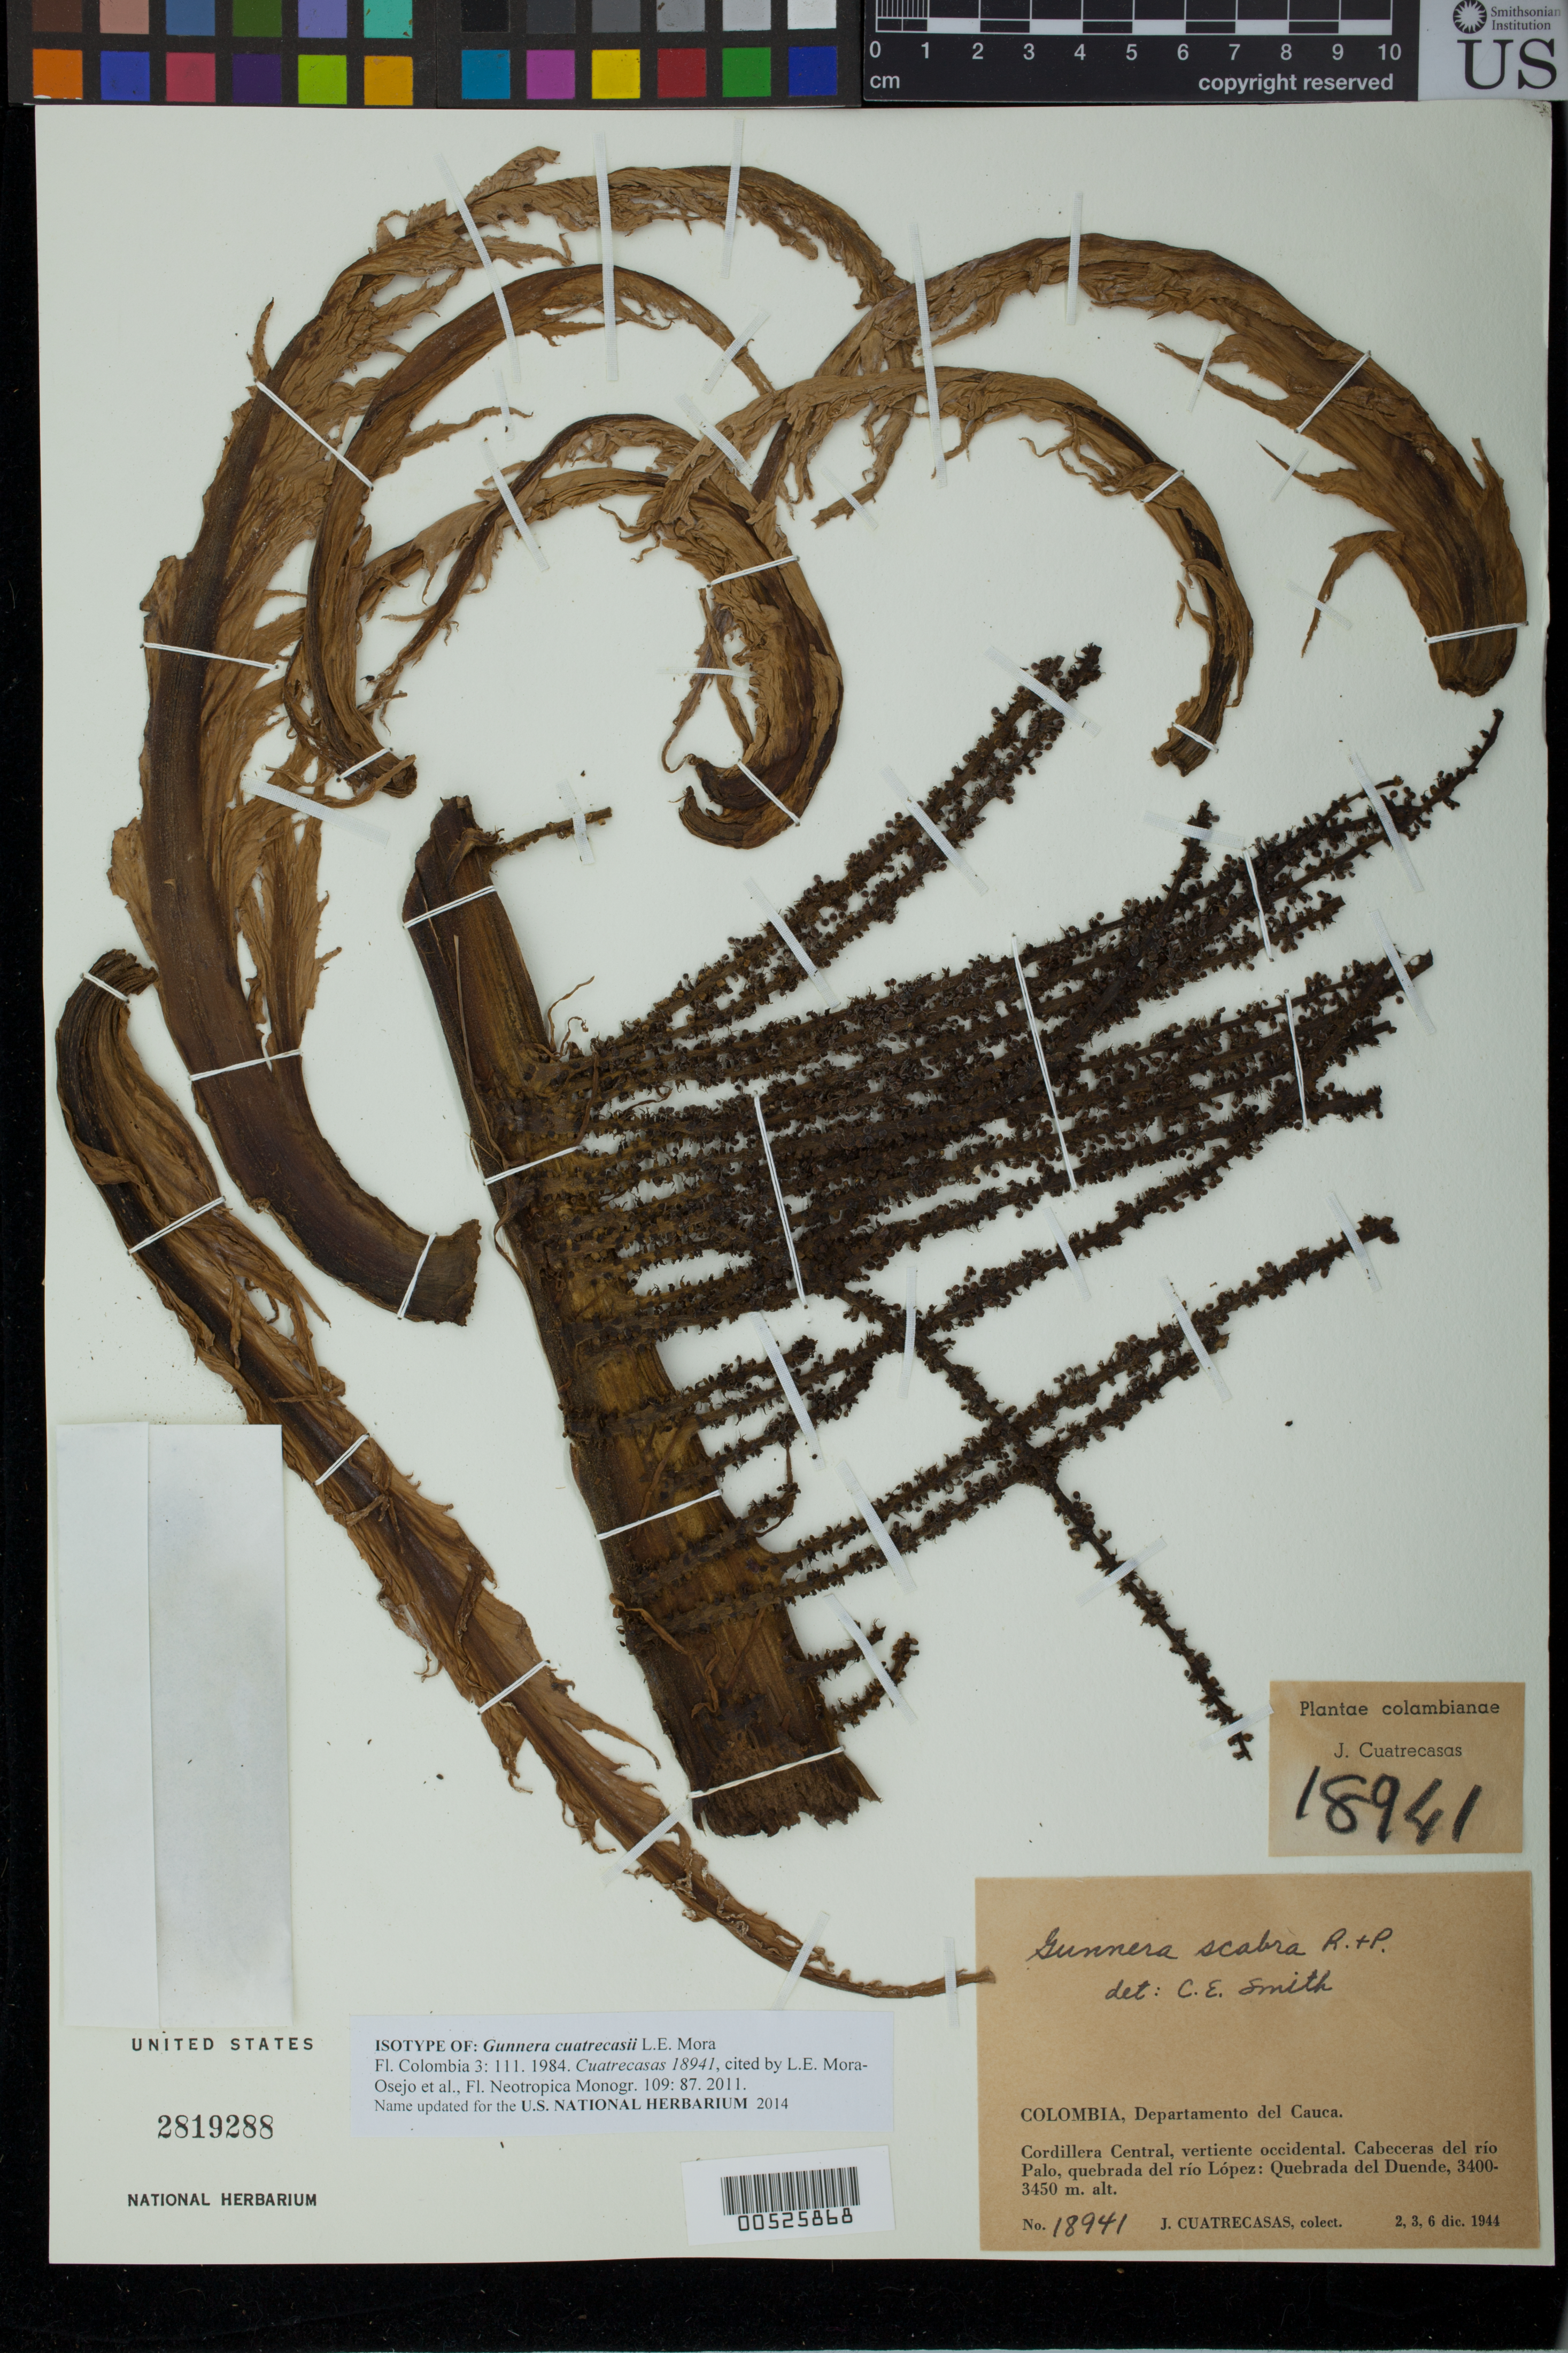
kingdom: Plantae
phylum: Tracheophyta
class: Magnoliopsida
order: Gunnerales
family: Gunneraceae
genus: Gunnera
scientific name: Gunnera cuatrecasasii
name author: L.E. Mora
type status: Isotype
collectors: J. Cuatrecasas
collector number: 18941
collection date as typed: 2, 3, 6 dic. 1944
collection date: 1944-12-02/1944-12-06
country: Colombia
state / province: Cauca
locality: Cordillera Central, vertiente occidental. Cabecera del río Palo, Quebrada del río López: Quebrada del Duende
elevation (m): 3400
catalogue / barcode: US 2819288